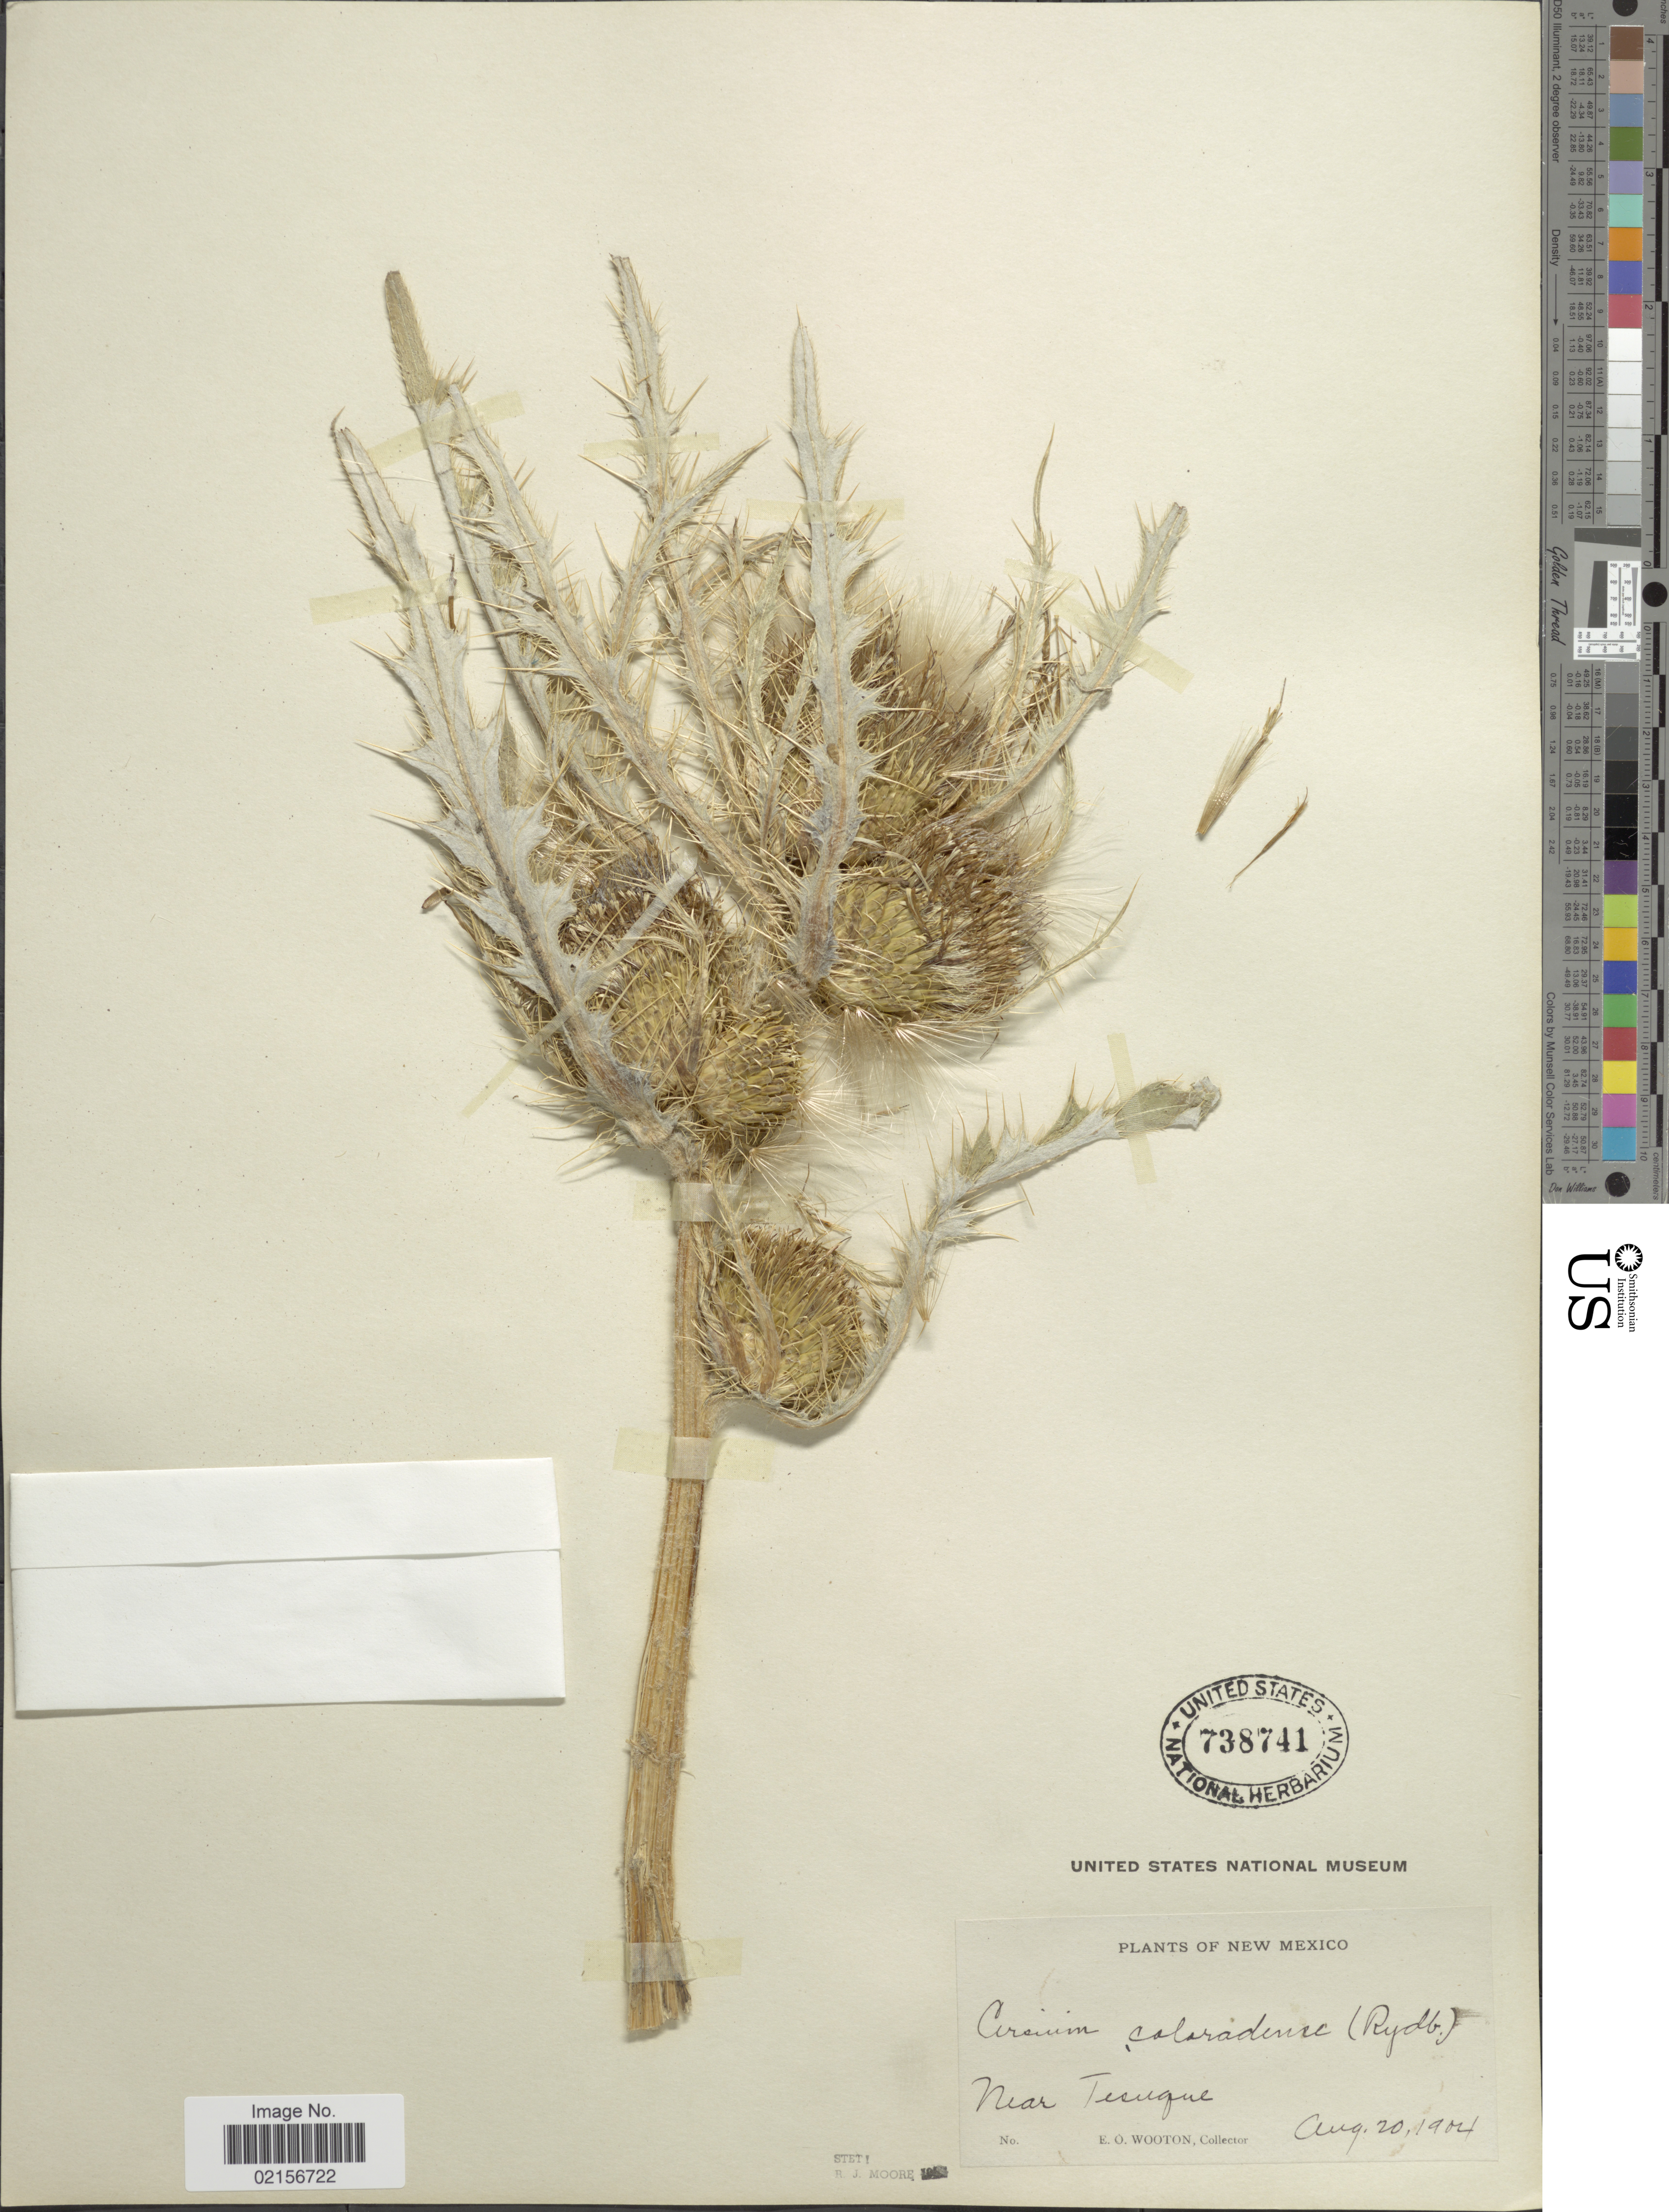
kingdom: Plantae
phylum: Tracheophyta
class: Magnoliopsida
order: Asterales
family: Asteraceae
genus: Cirsium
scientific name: Cirsium scariosum var. coloradense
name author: (Rydb.) D.J. Keil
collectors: E. O. Wooton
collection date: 1904-08-20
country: United States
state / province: New Mexico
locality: Near Resuque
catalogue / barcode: US 738741